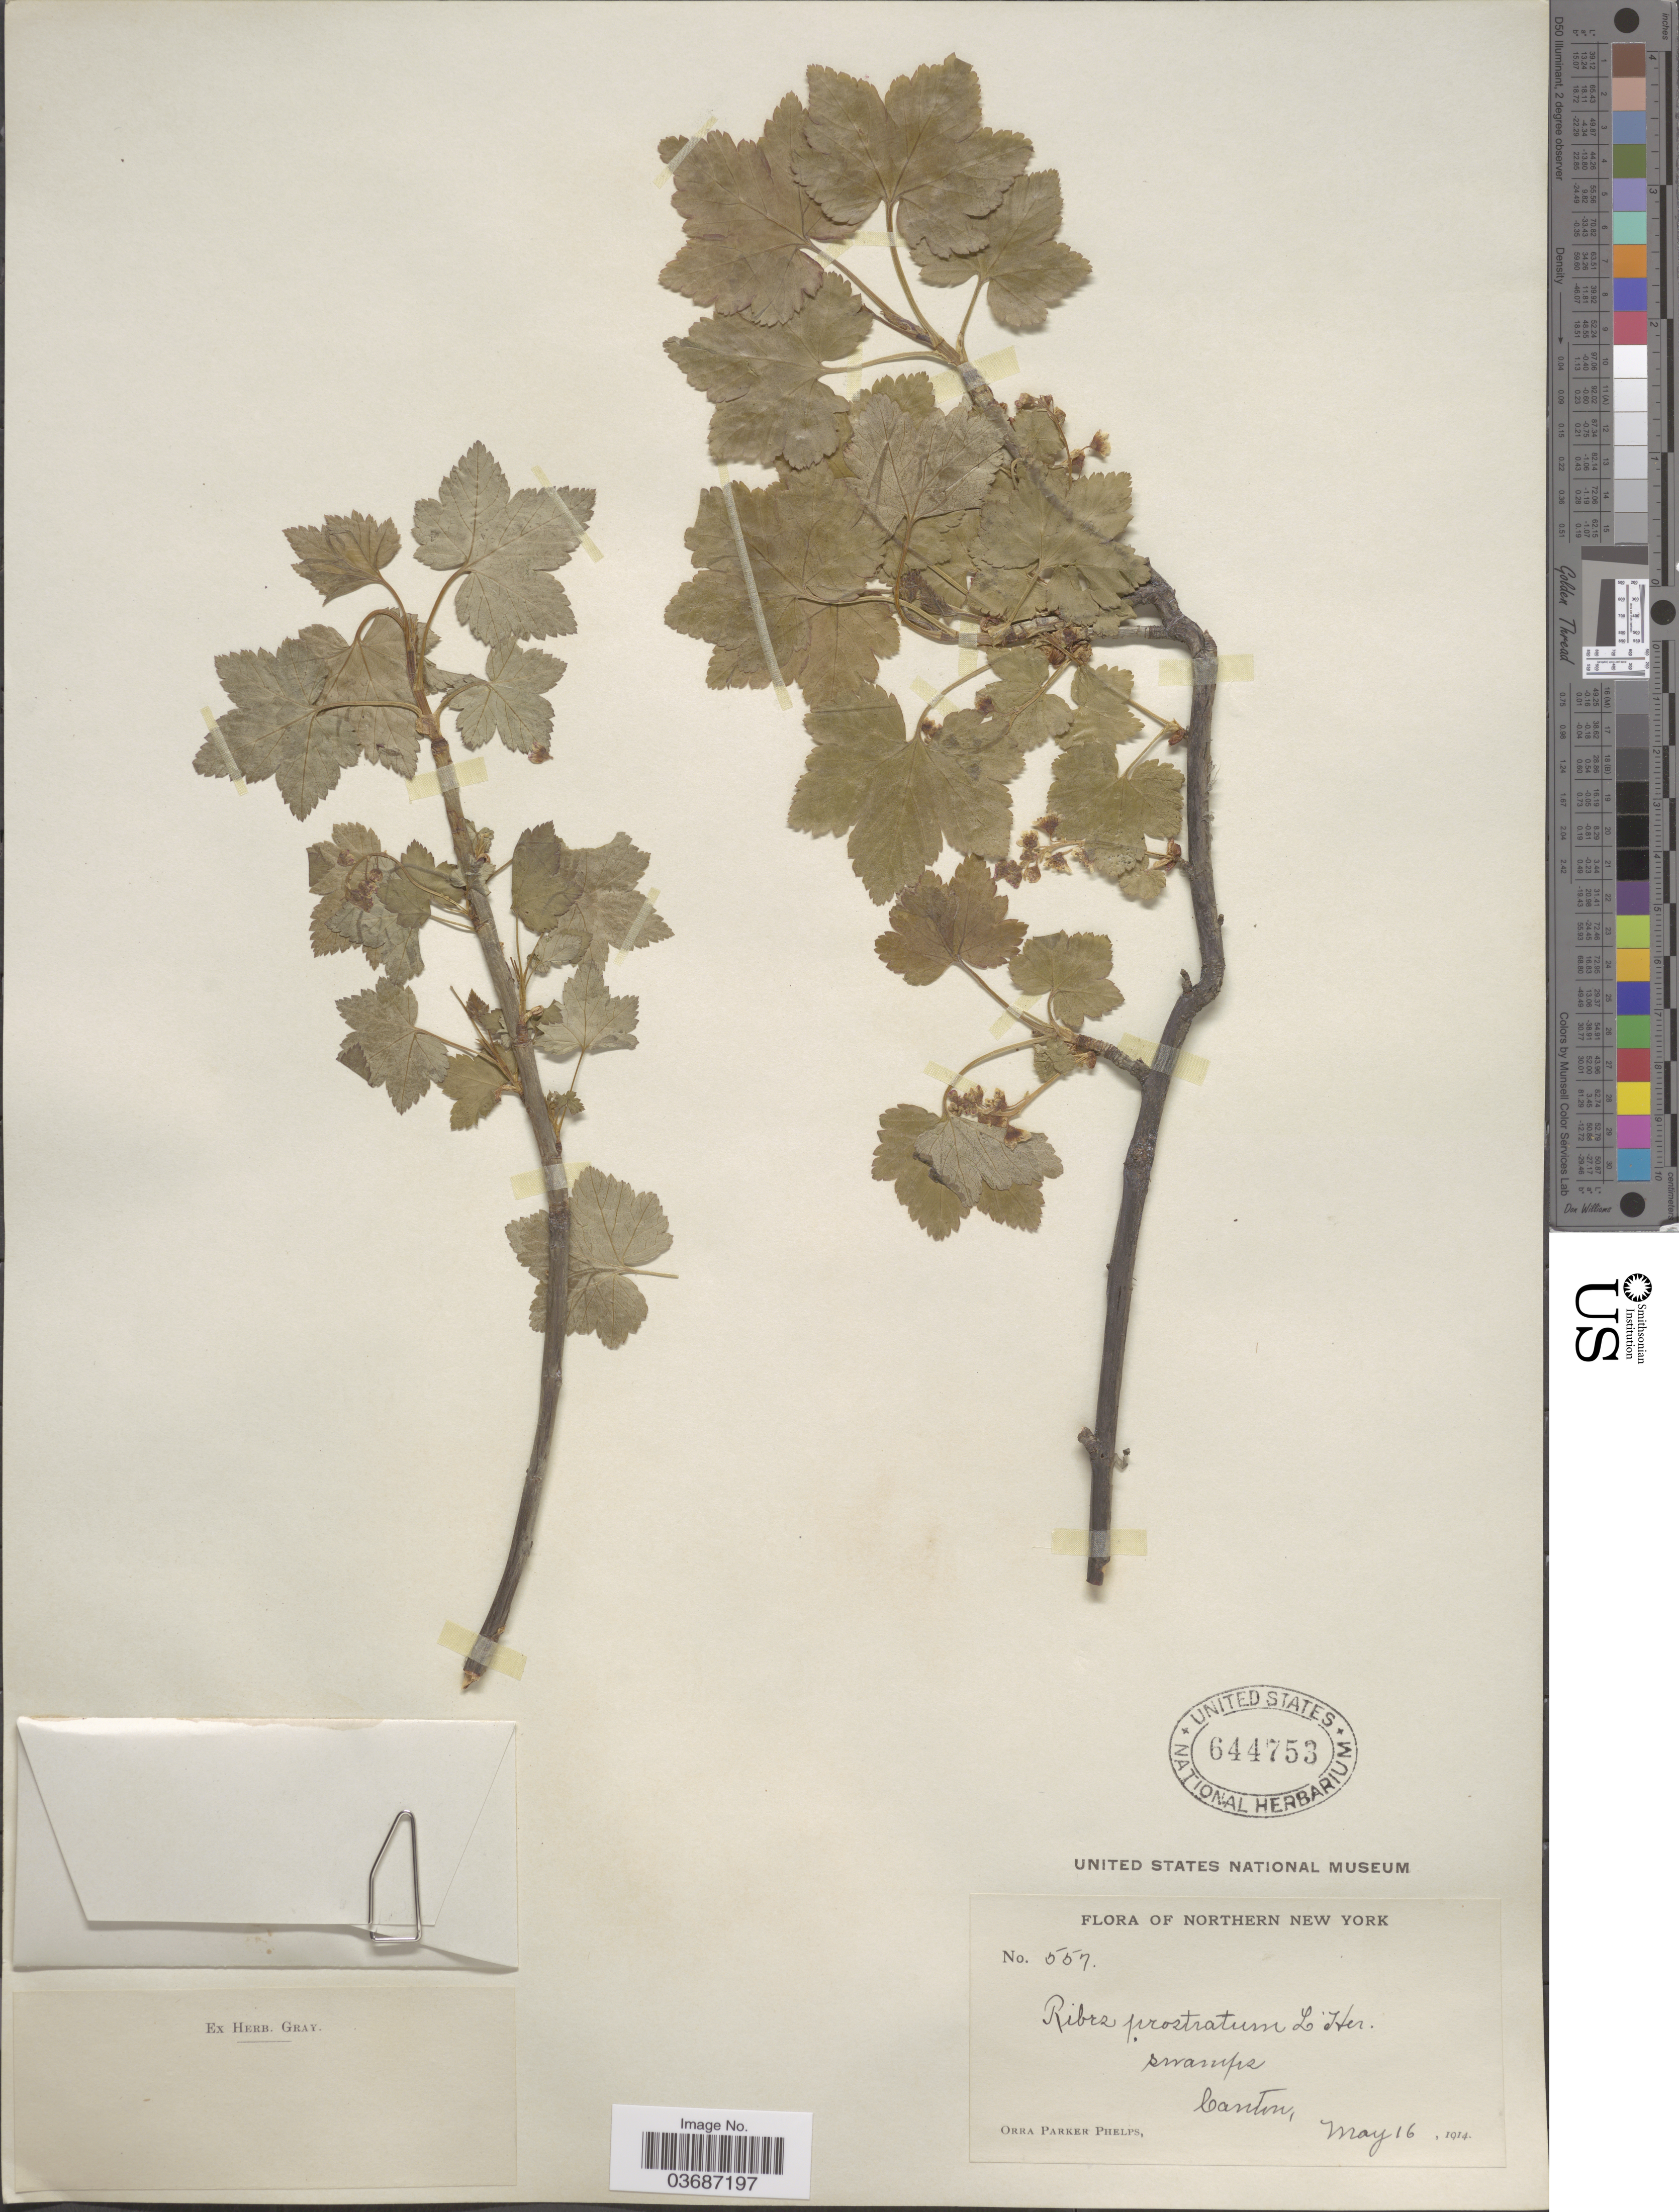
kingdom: Plantae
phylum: Tracheophyta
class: Magnoliopsida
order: Saxifragales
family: Grossulariaceae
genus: Ribes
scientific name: Ribes glandulosum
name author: Ruiz & Pav.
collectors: O. P. Phelps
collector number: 557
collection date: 1914-05-16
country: United States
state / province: New York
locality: Northern New York. Swamps. Canton.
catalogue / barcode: US 644753